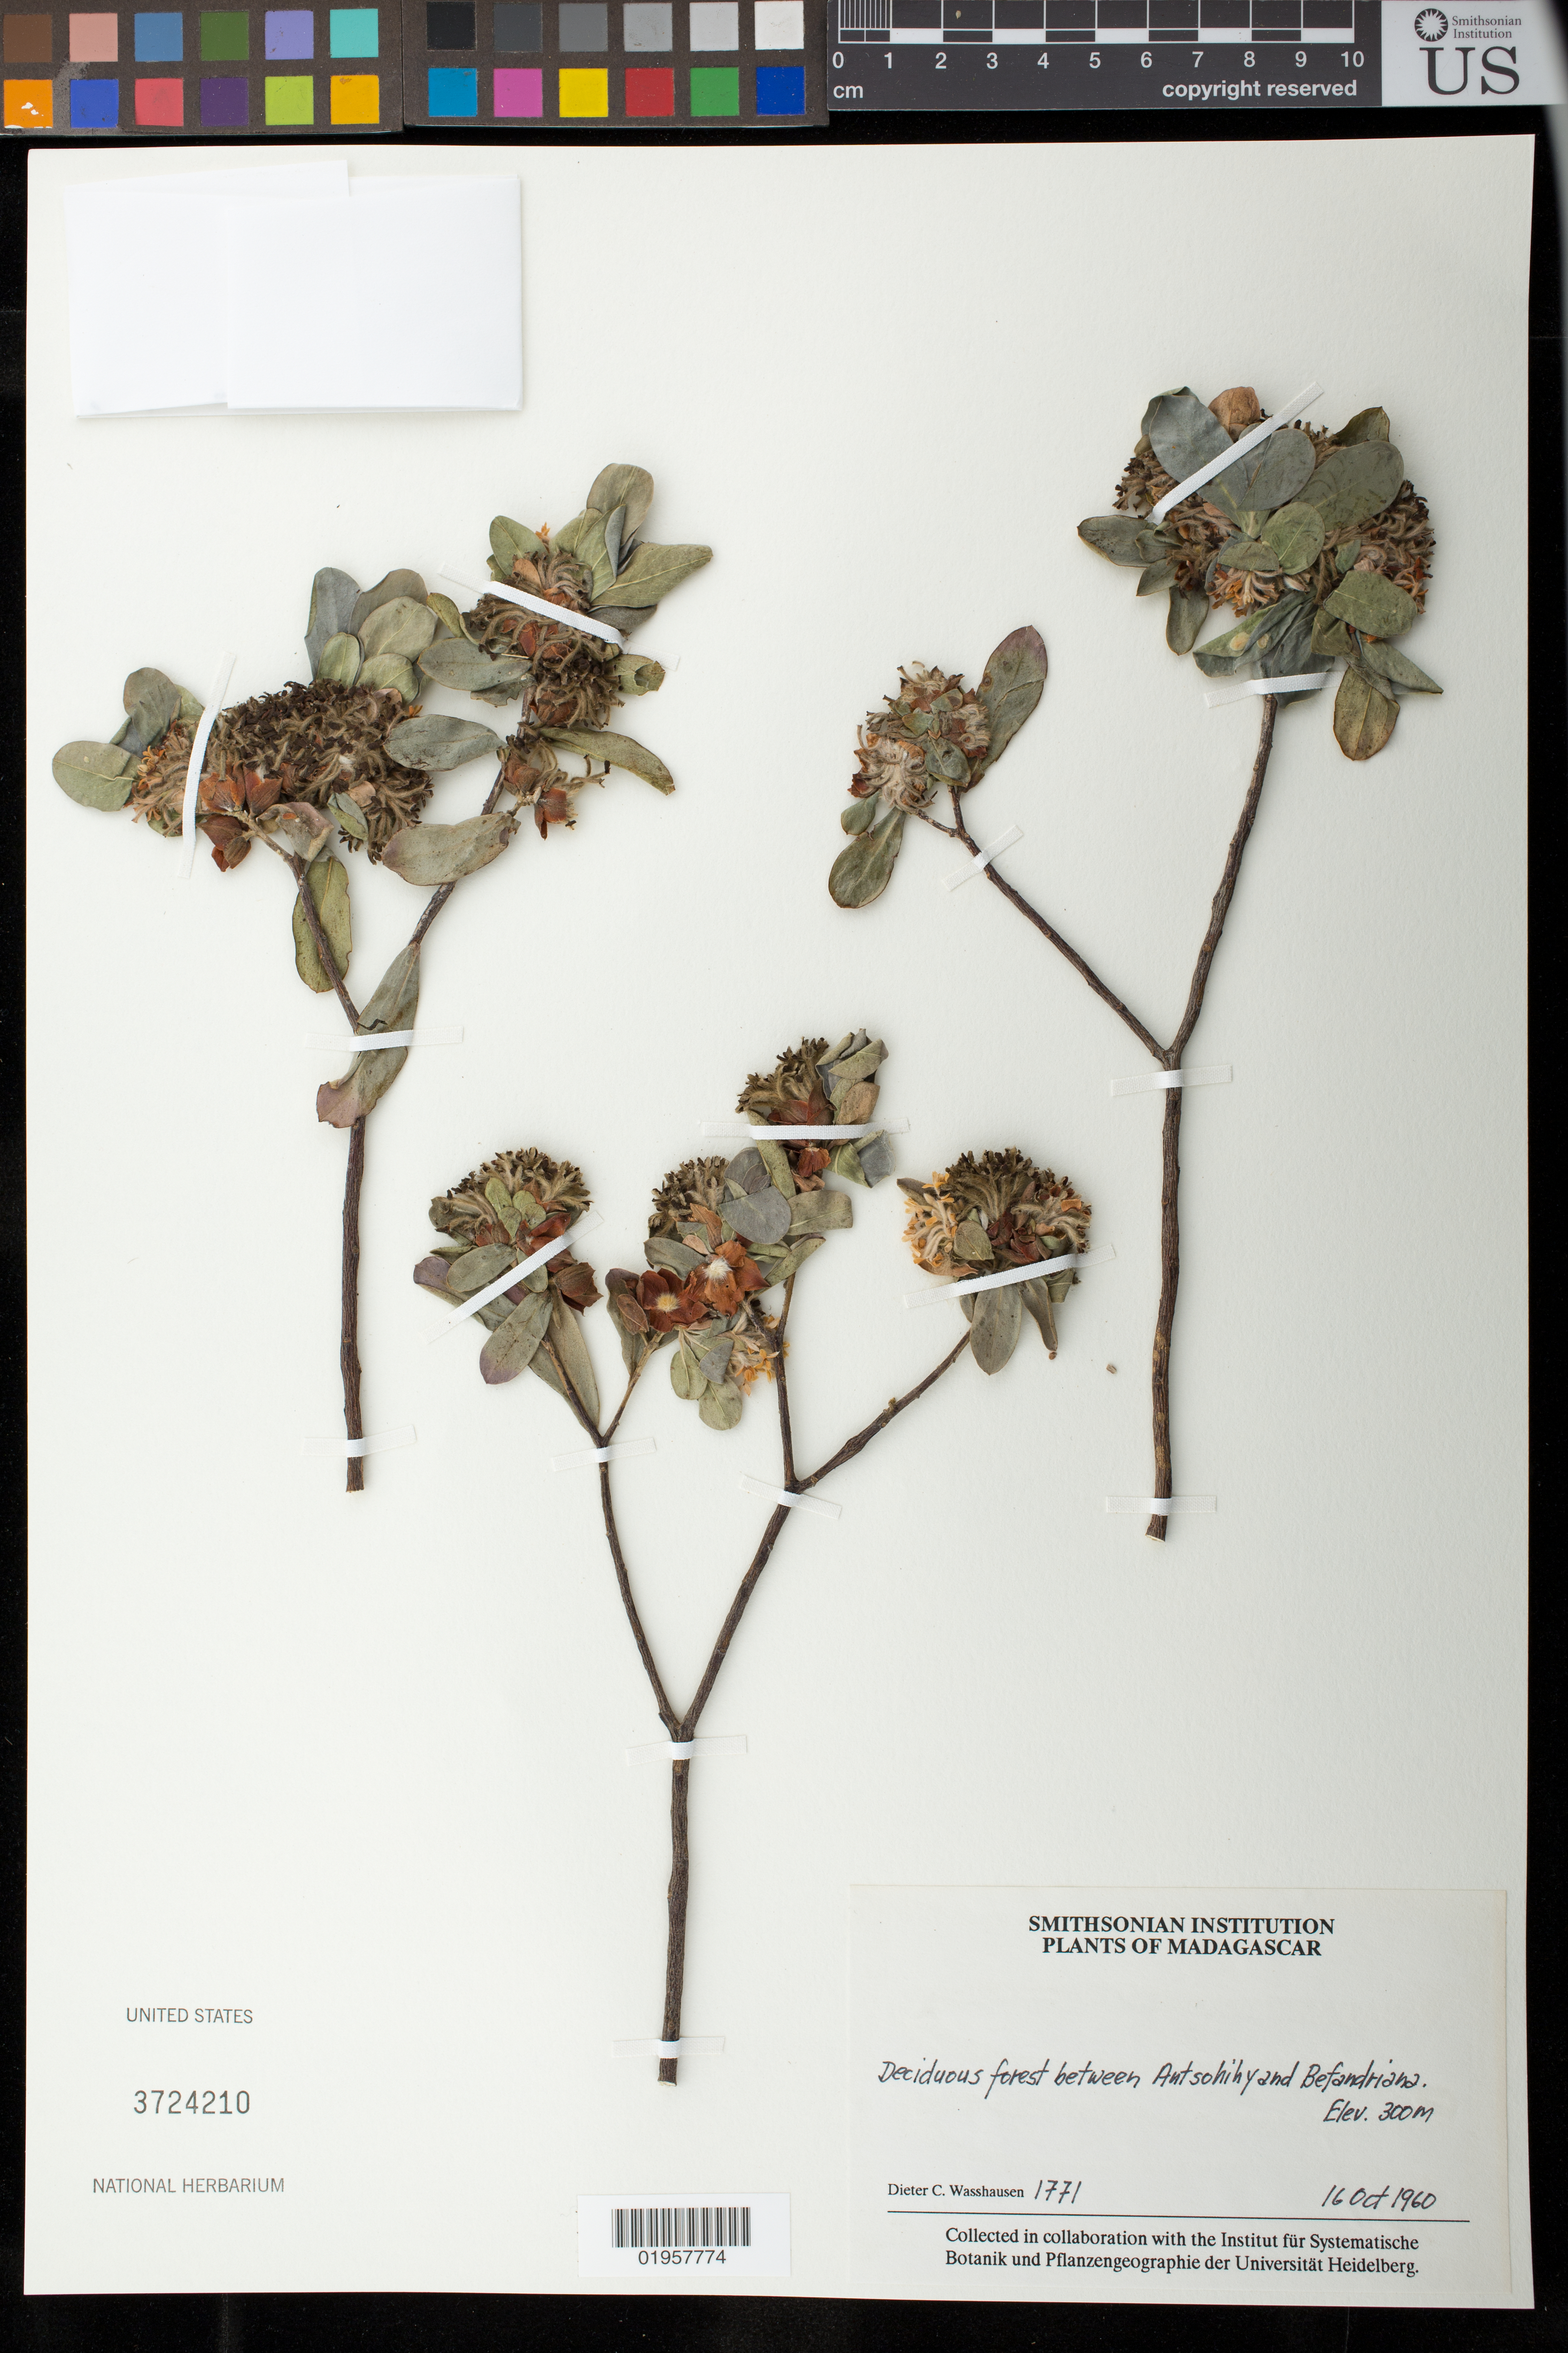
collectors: D. C. Wasshausen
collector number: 1771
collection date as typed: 16 Oct 1960 [?]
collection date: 1990-10-16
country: Madagascar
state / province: Sofia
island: Madagascar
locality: Between Antsohihy and Befandriana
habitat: Deciduous forest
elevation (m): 300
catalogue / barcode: US 3724210